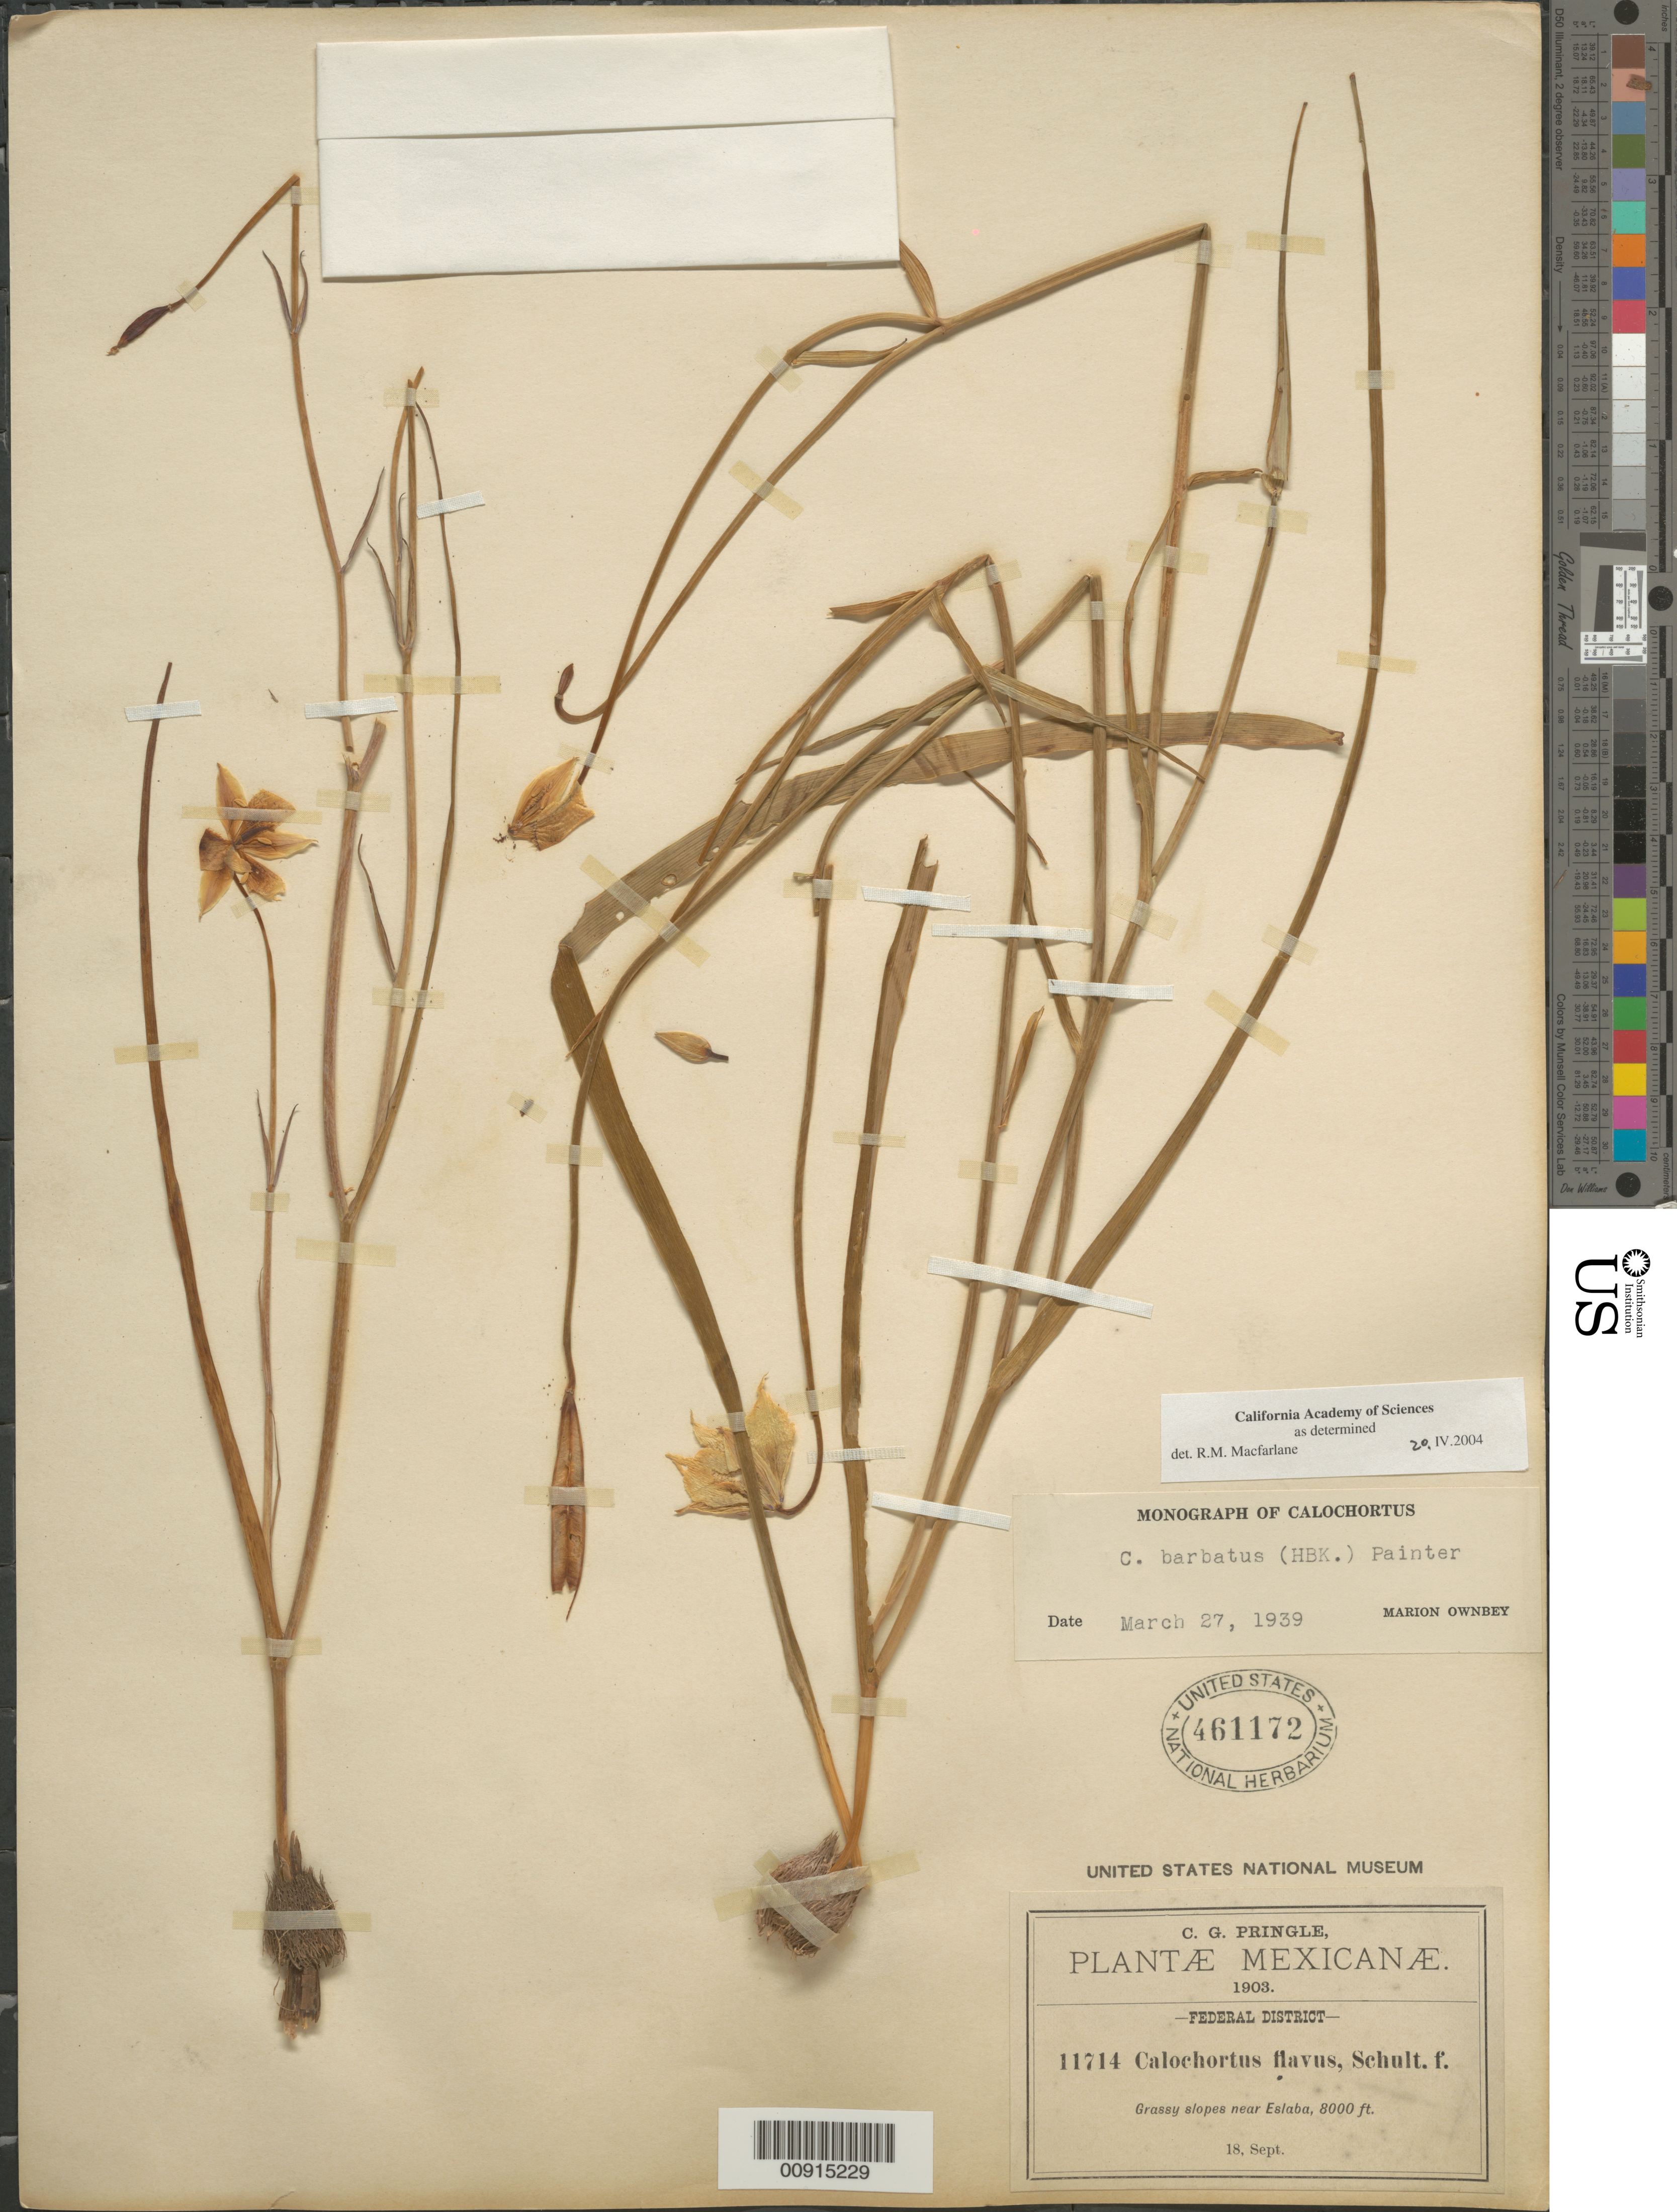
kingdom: Plantae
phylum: Tracheophyta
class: Liliopsida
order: Liliales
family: Liliaceae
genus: Calochortus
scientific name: Calochortus barbatus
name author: (Kunth) J.H. Painter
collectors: C. G. Pringle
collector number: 11714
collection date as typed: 18 Sep 1903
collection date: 1903-09-18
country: Mexico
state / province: Distrito Federal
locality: Near Eslaba, Federal District.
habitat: Grassy slopes.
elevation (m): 2438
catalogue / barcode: US 461172